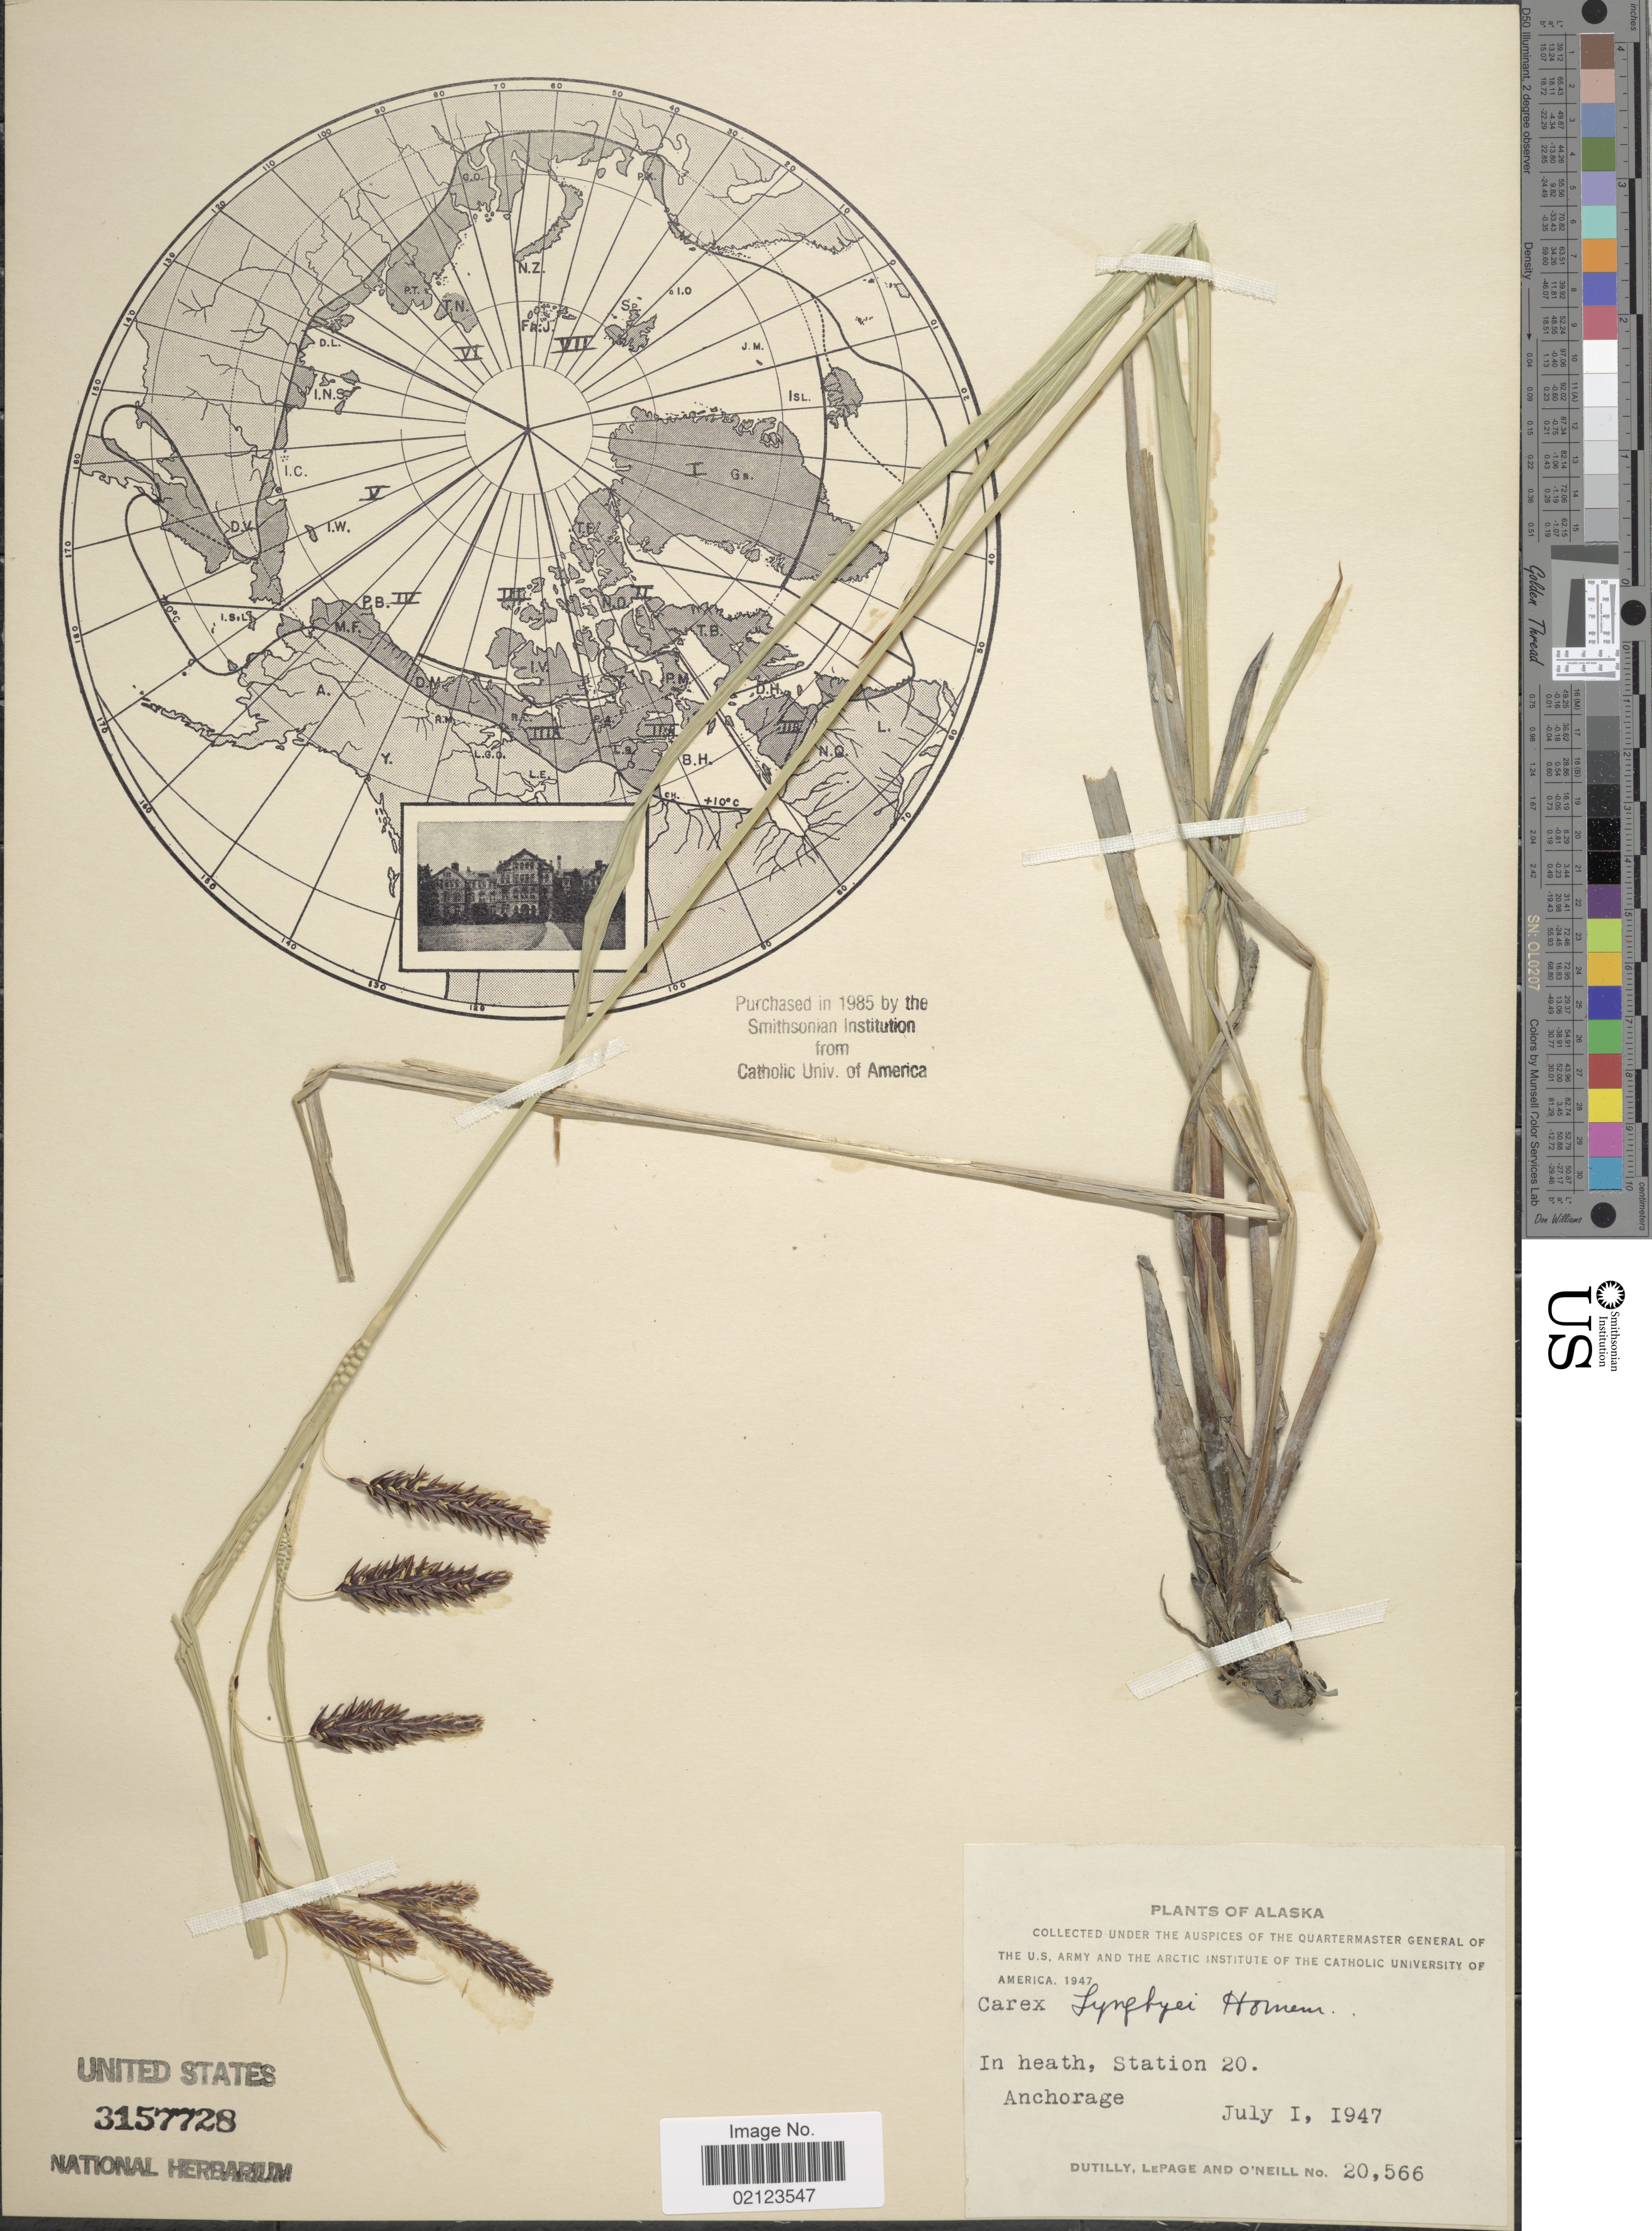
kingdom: Plantae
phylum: Tracheophyta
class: Liliopsida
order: Poales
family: Cyperaceae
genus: Carex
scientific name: Carex lyngbyei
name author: Hornem.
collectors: -. Dutilly, -. LePage & O' Neill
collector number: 20566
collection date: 1947-07-01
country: United States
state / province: Alaska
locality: In heath, Station 20. Anchorage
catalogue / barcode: US 3157728